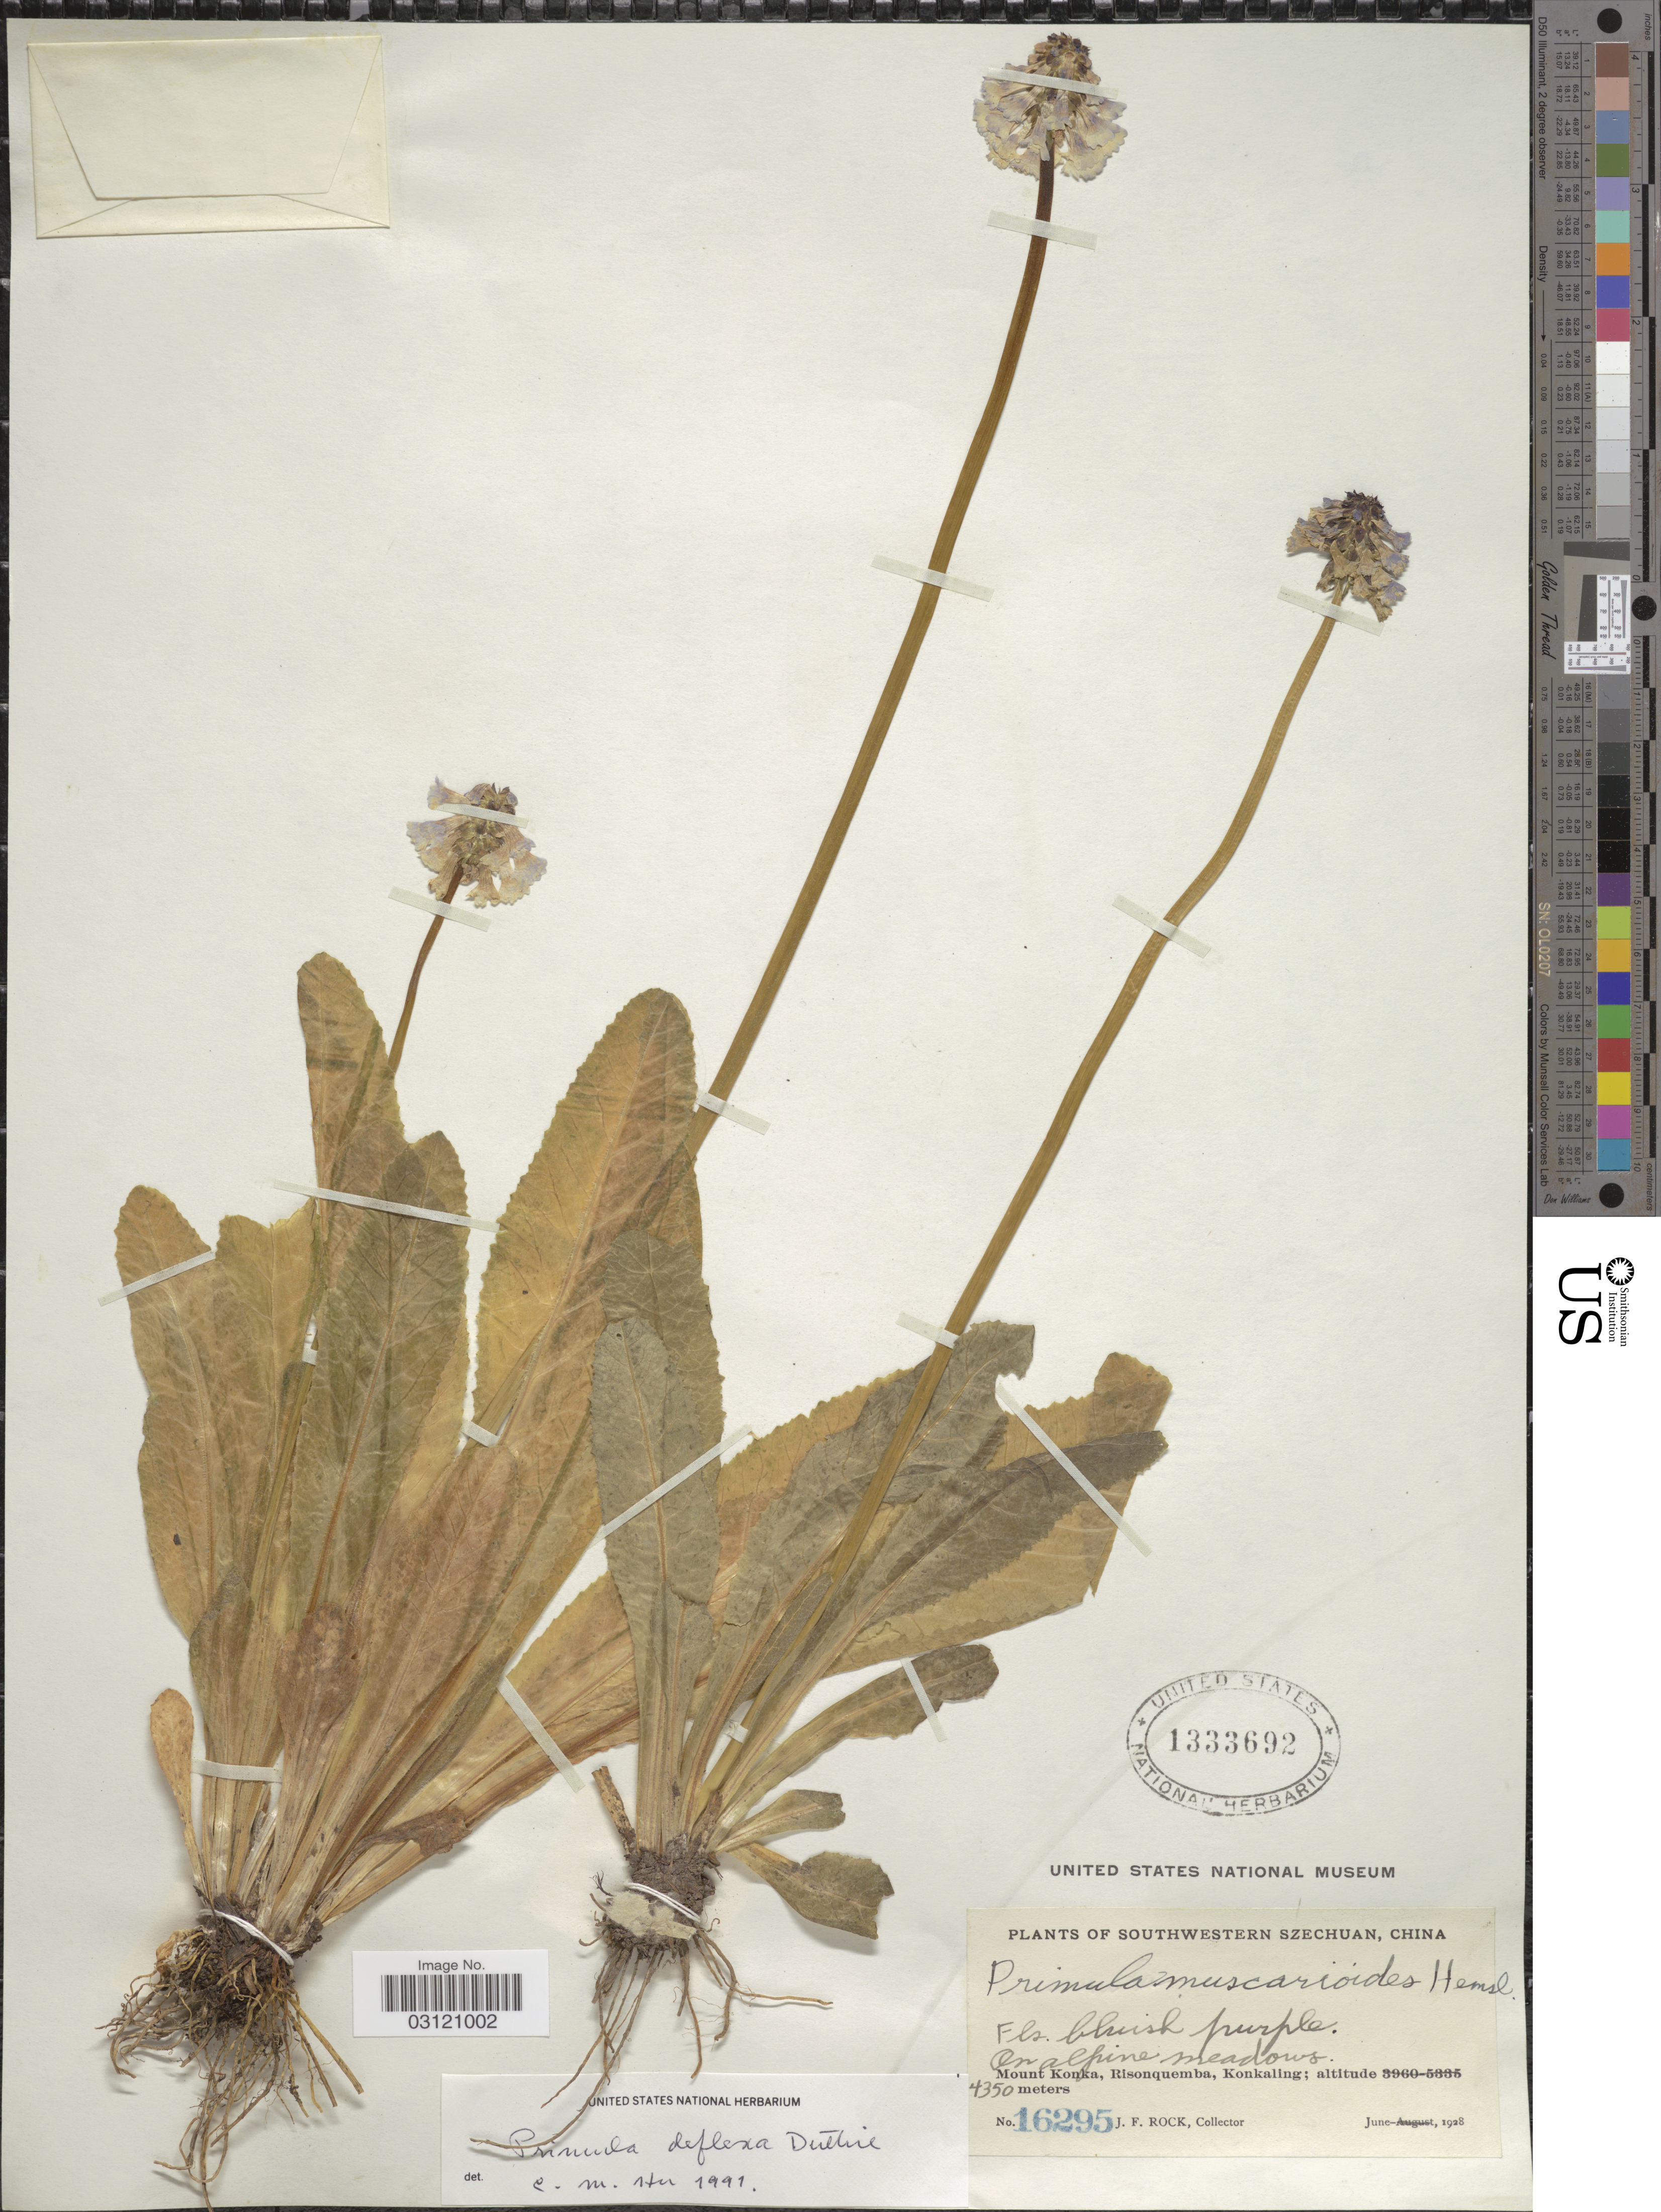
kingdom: Plantae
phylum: Tracheophyta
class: Magnoliopsida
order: Ericales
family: Primulaceae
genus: Primula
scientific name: Primula deflexa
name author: Duthie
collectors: J. Rock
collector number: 16295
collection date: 1928-06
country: China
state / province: Sichuan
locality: Southwestern Szechuan. Mount Konka, Risonquemba, Konkaling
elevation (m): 4350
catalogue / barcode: US 1333692